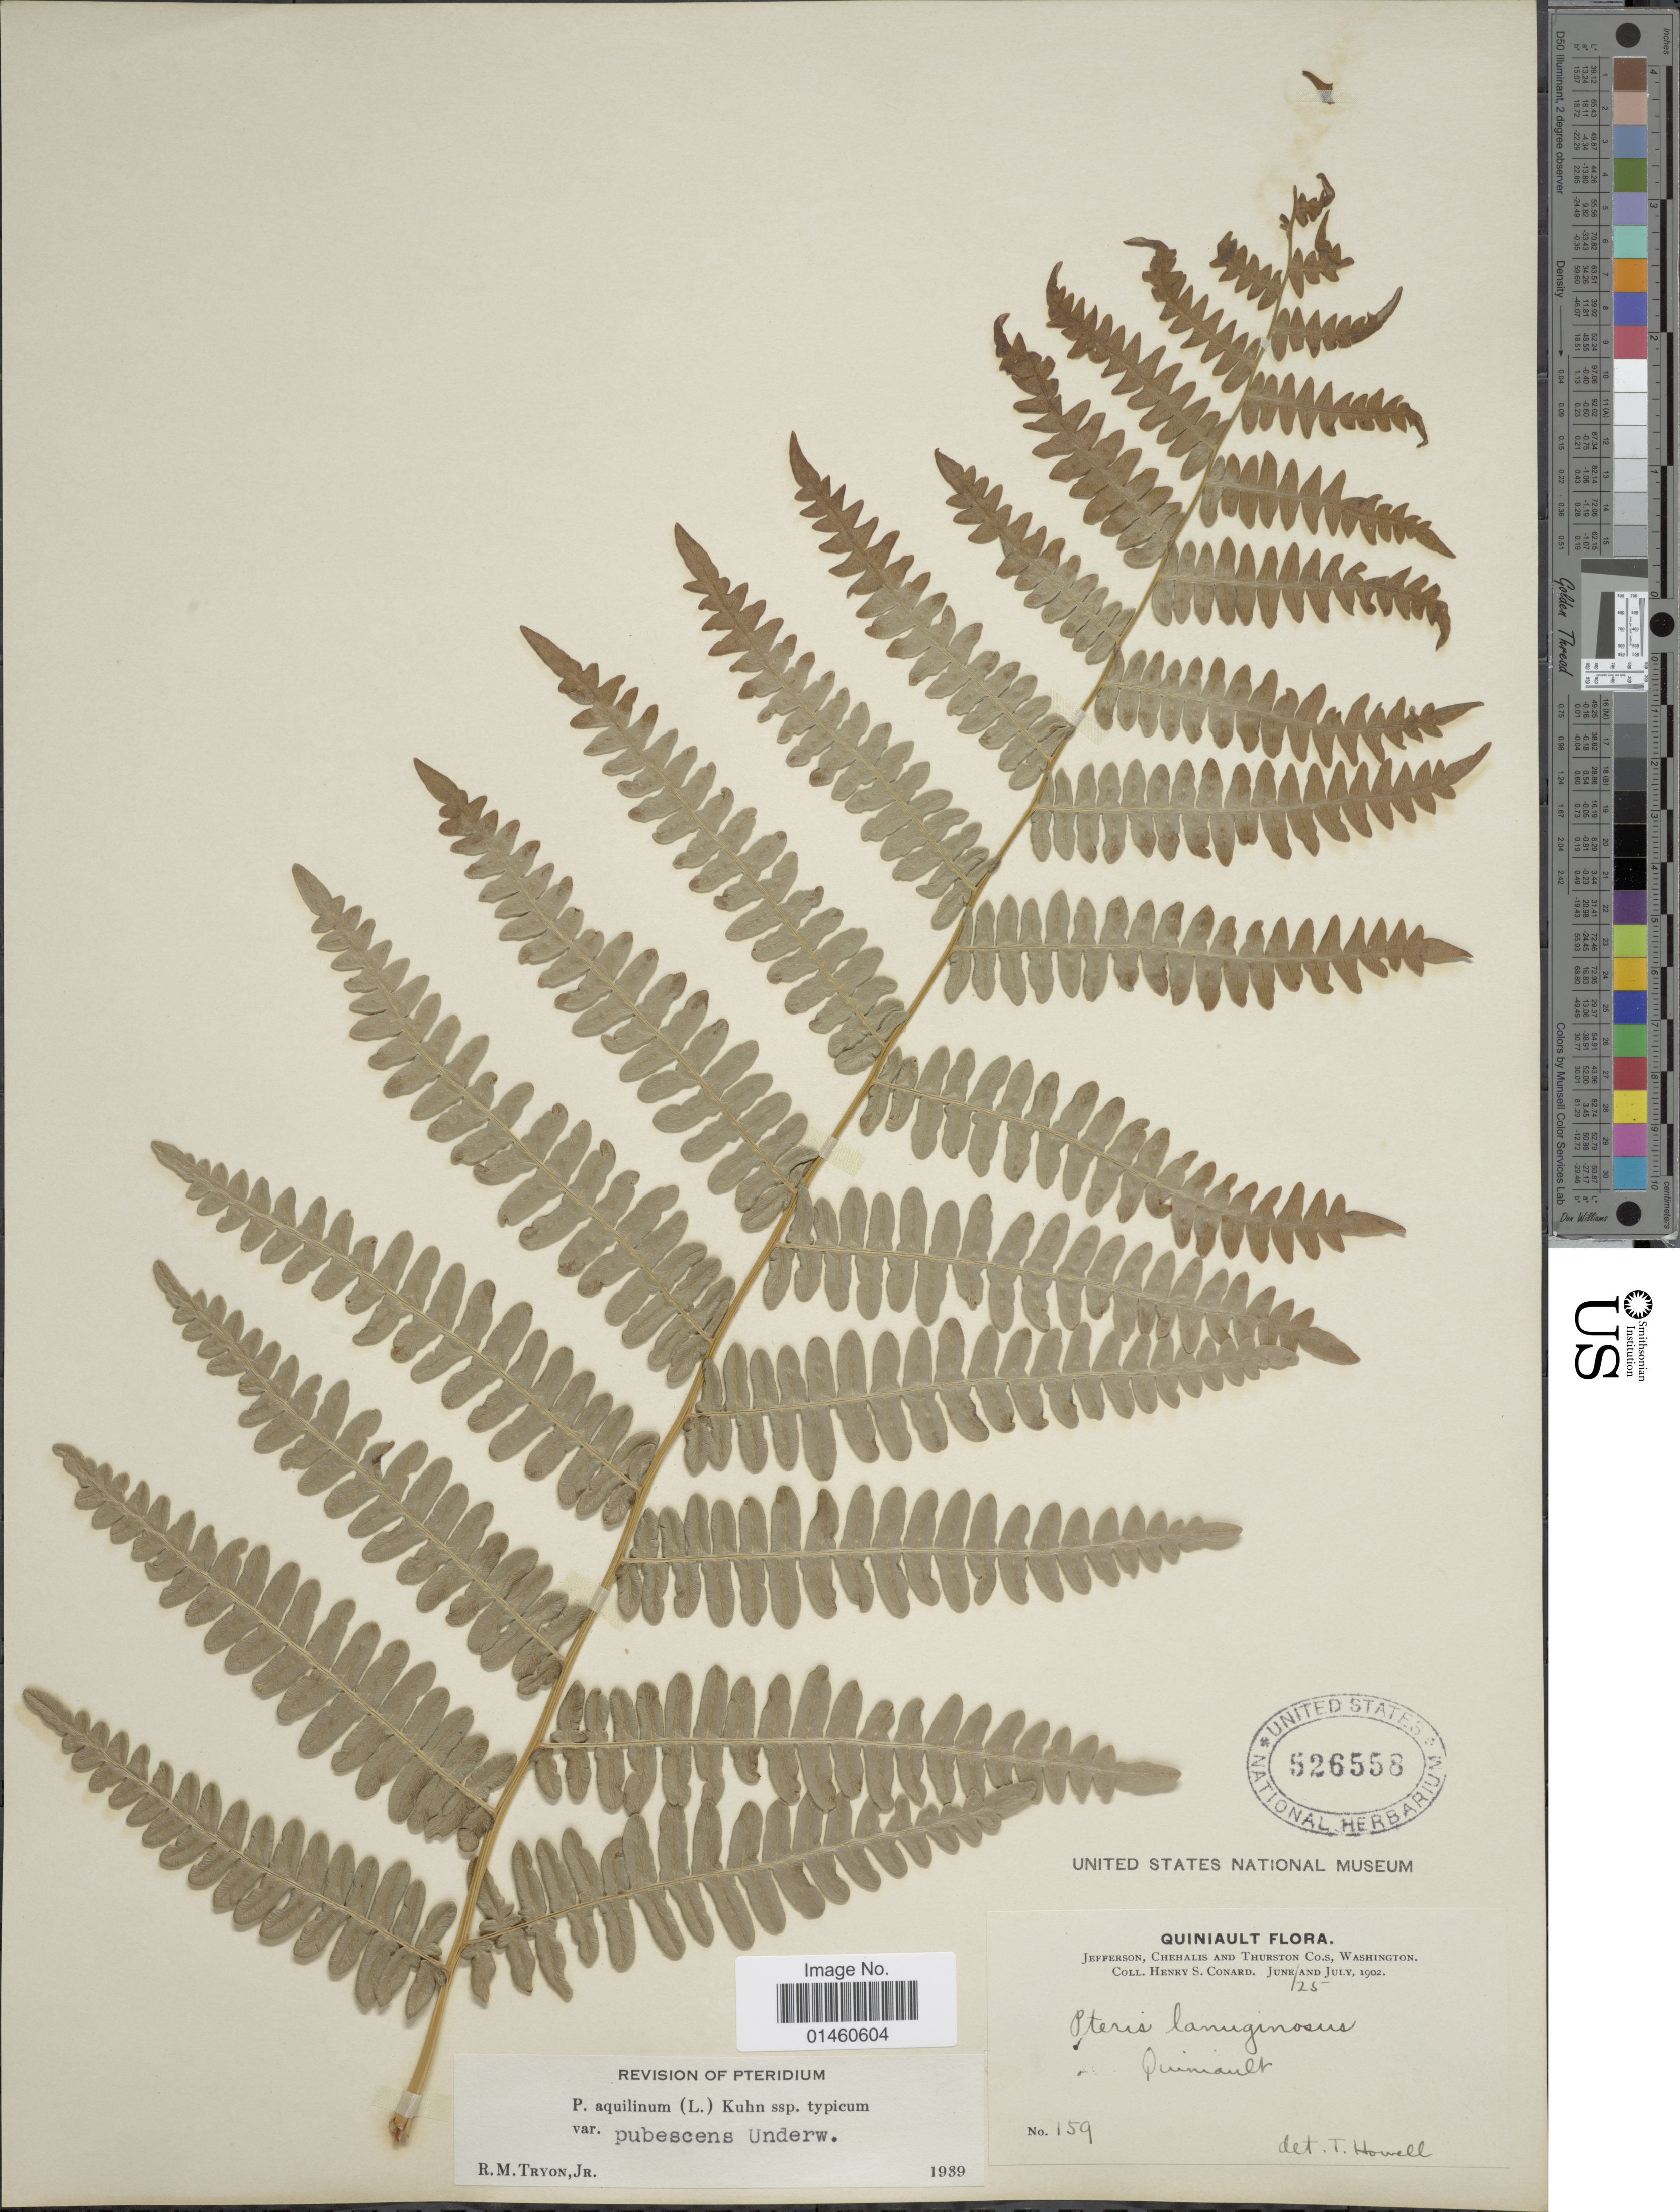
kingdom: Plantae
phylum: Tracheophyta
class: Polypodiopsida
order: Polypodiales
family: Dennstaedtiaceae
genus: Pteridium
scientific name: Pteridium pubescens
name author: (Underw.) Christenh.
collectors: H. Conrad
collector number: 159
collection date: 1902-06-25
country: United States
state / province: Washington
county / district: Thurston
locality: Quiniault Flora, Jefferson, Chehalis and Thurston Co.s.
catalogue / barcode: US 526558